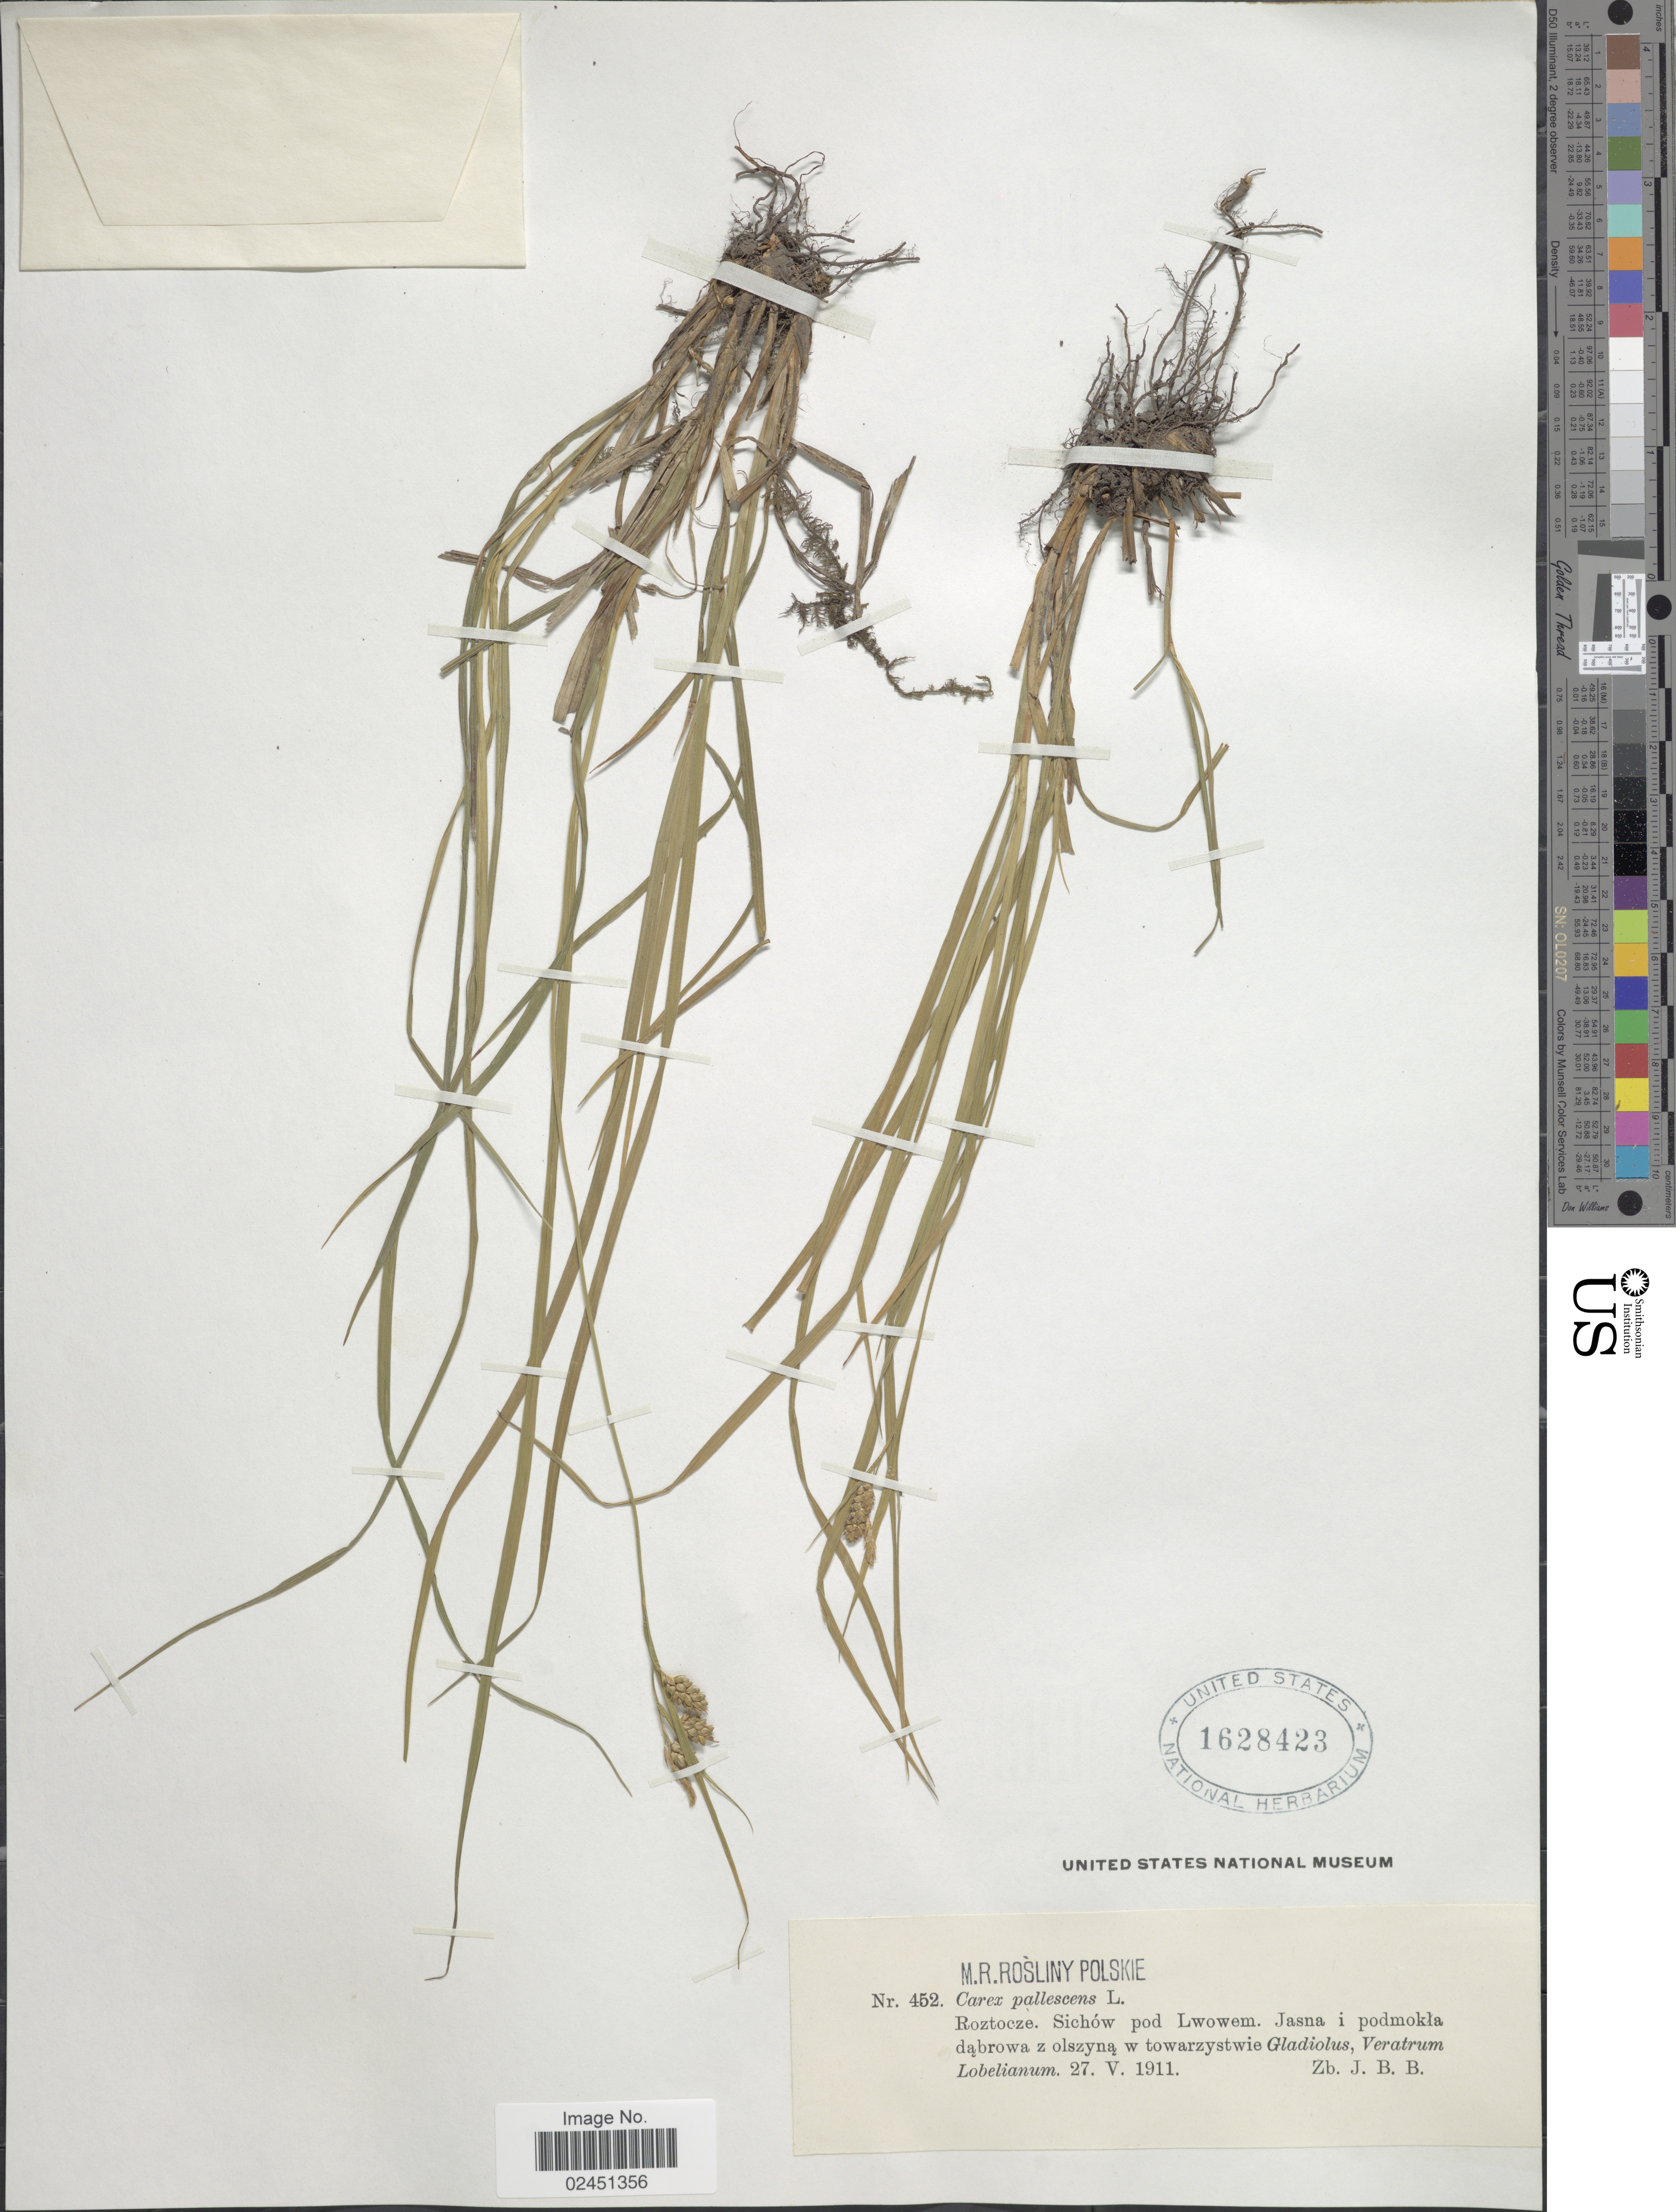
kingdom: Plantae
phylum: Tracheophyta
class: Liliopsida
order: Poales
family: Cyperaceae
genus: Carex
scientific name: Carex pallescens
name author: L.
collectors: J. B. B.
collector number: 452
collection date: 1911-05-27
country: Poland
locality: Roztocze, Sichow pod Lwowem, Jasna i podmokla dabrowa z olszyna w towarzystwie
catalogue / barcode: US 1628423